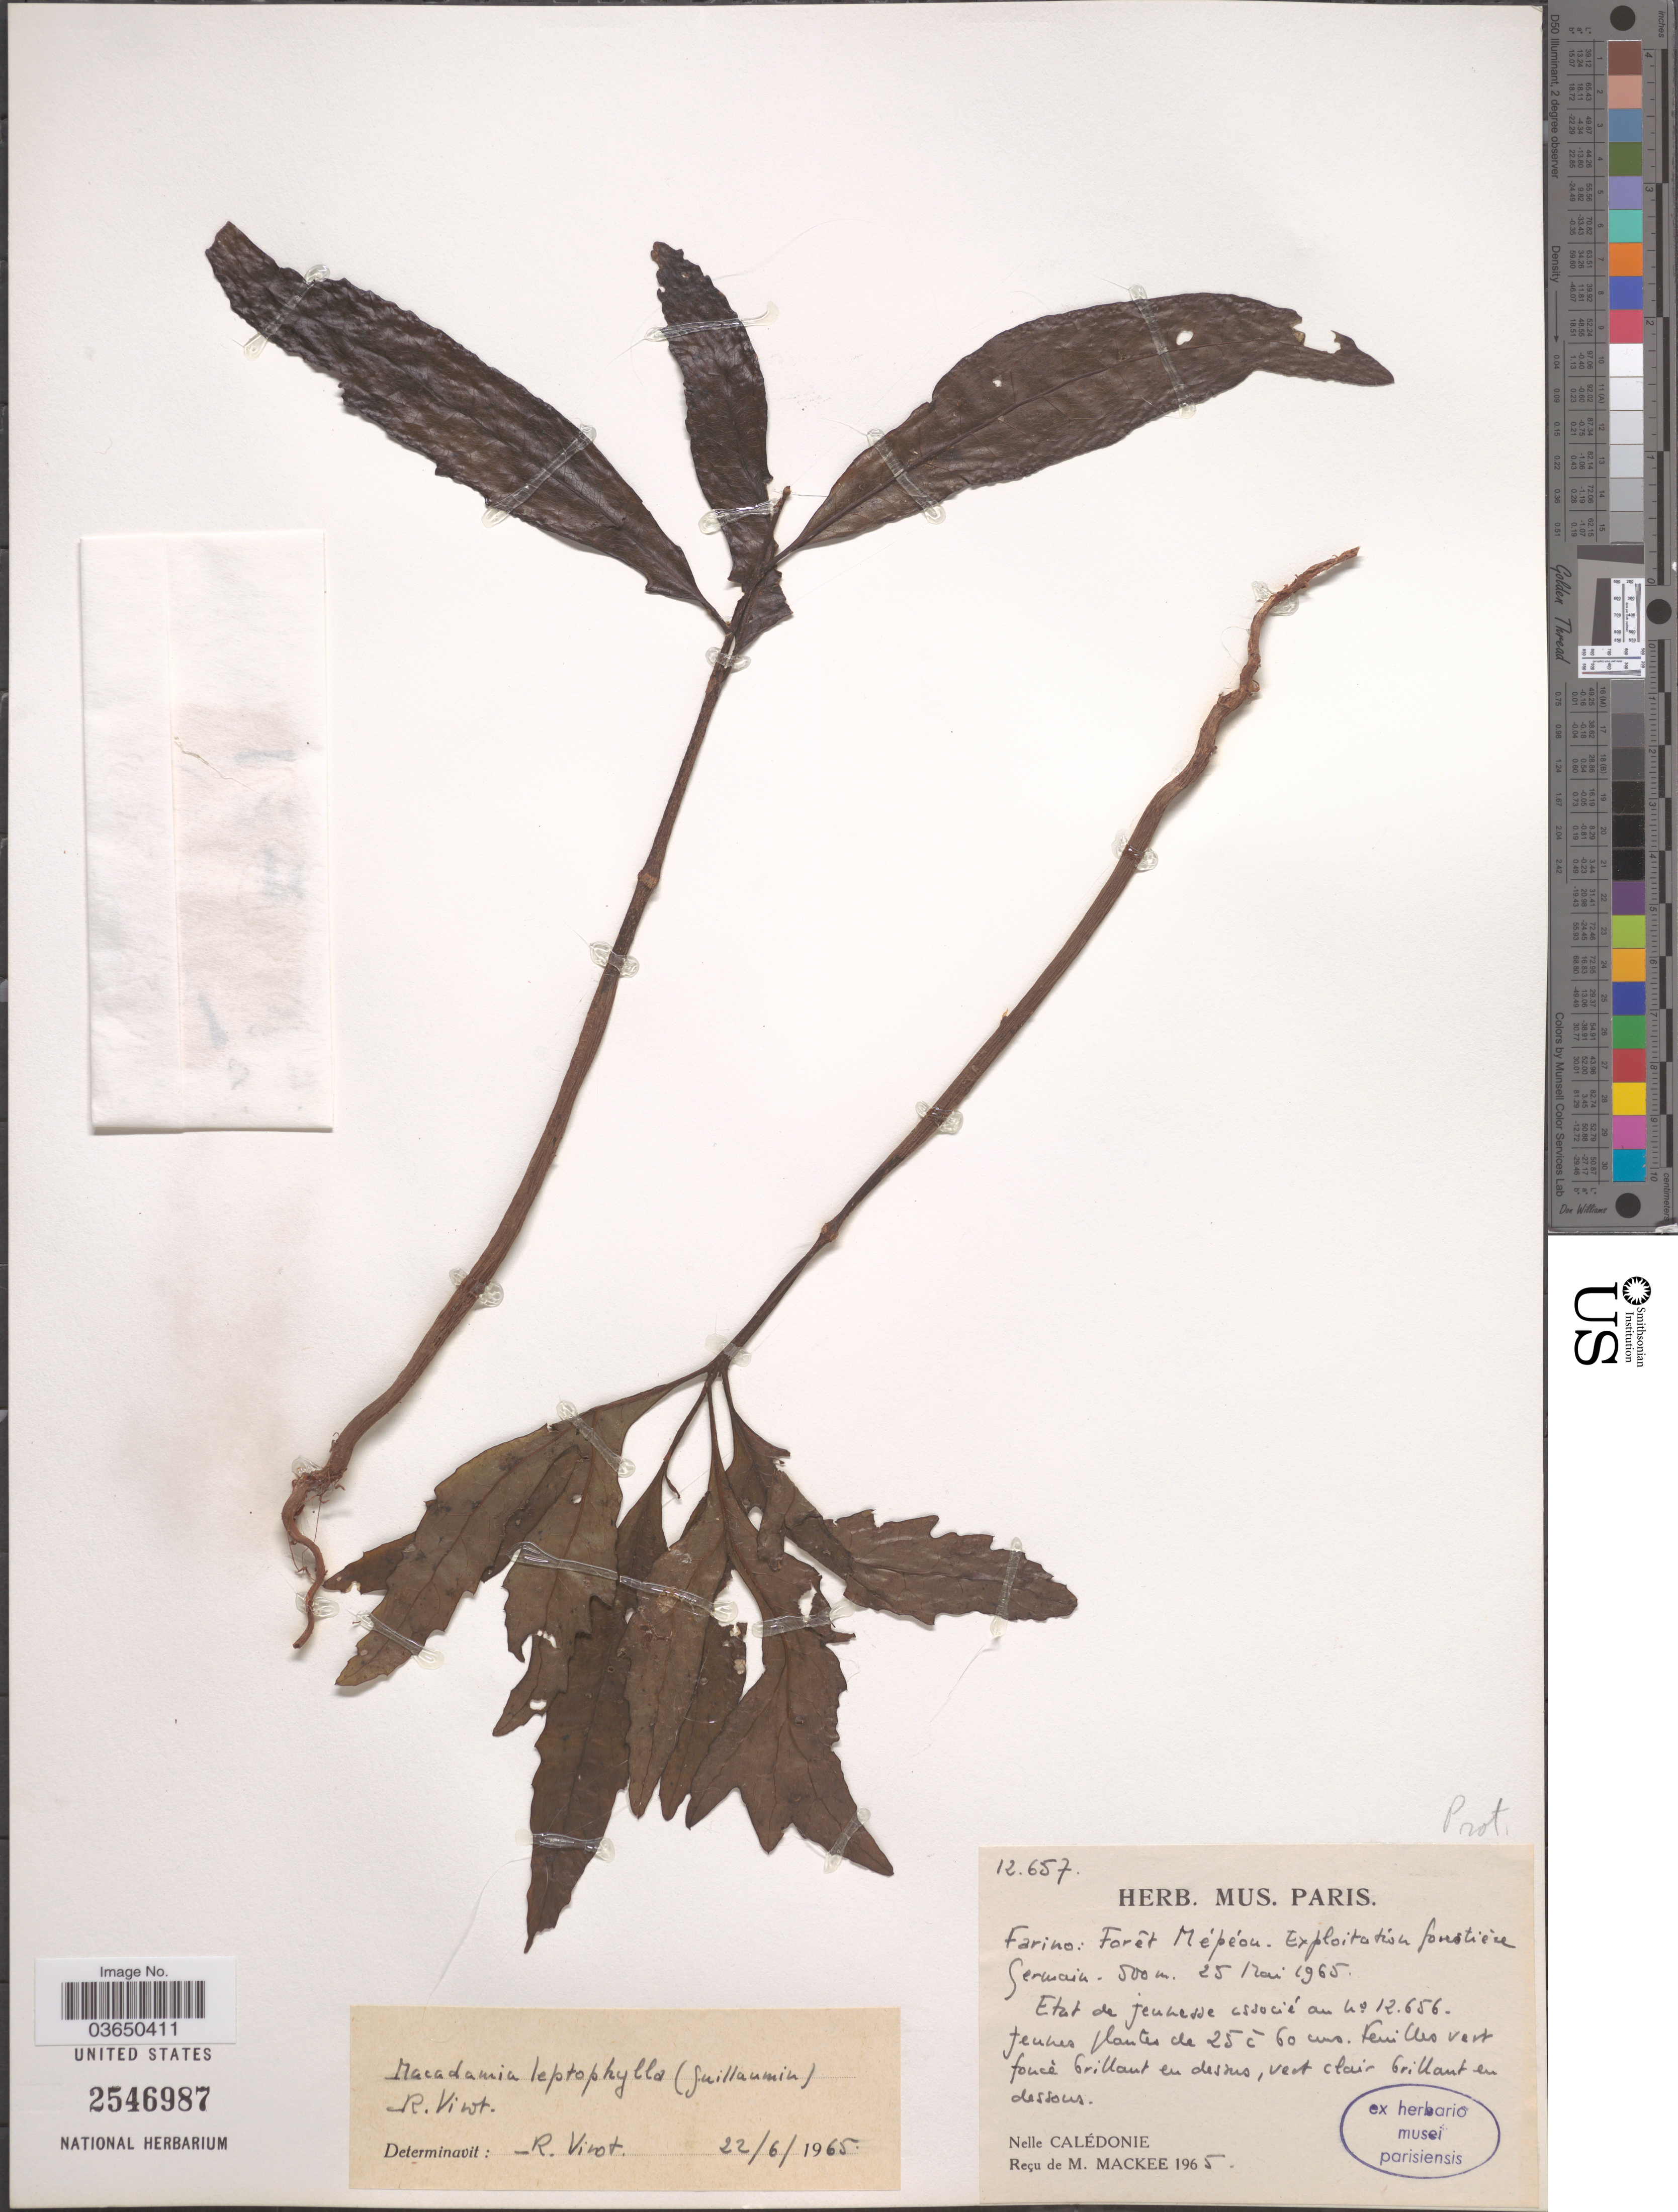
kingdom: Plantae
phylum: Tracheophyta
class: Magnoliopsida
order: Proteales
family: Proteaceae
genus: Macadamia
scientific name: Macadamia leptophylla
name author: (Guillaumin) R. Virot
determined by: Strong, Mark T., (BOT), Smithsonian Institution - National Museum of Natural History (UNITED STATES)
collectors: M. Mackee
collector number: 12657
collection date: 1965-05-25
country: New Caledonia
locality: Farino: Forêt Mépéou. Exploitation forestière Germain. Nelle Calédonie.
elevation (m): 500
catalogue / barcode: US 2546987